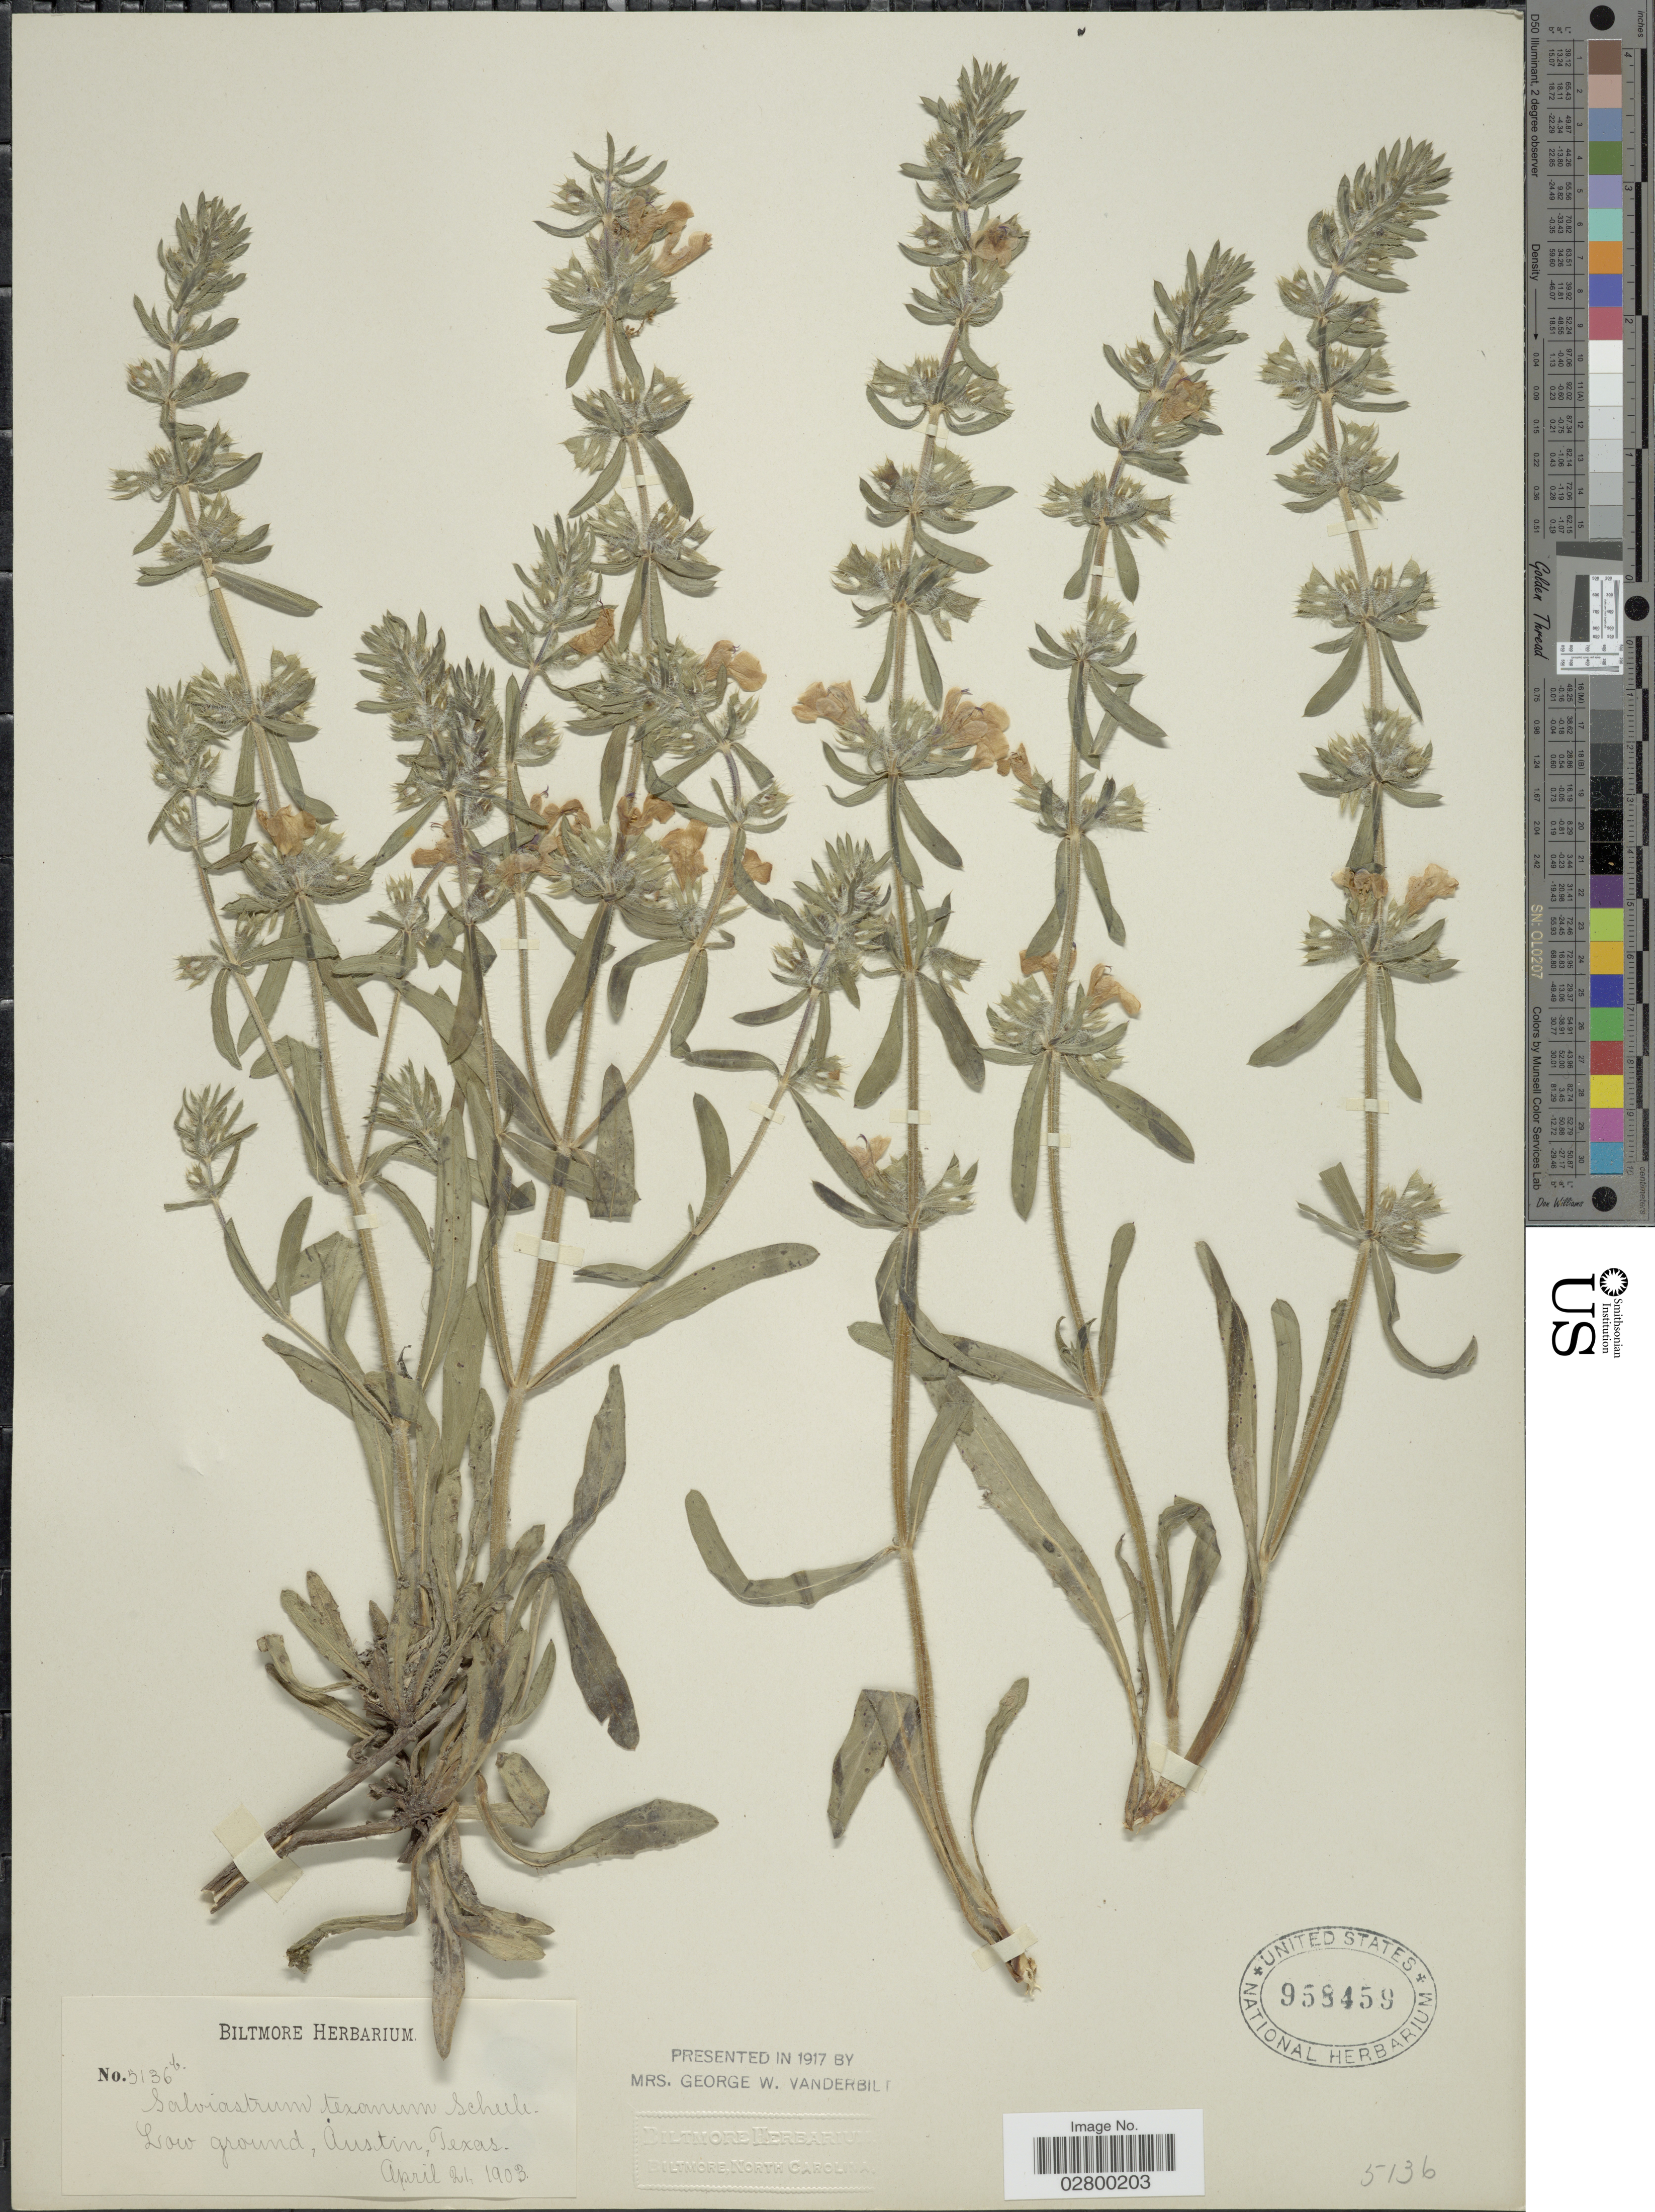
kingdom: Plantae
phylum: Tracheophyta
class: Magnoliopsida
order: Lamiales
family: Lamiaceae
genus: Salvia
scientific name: Salvia texana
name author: (Scheele) Torr.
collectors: ex herb. Biltmore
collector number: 5136b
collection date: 1903-04-21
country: United States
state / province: Texas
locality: Low ground, Austin.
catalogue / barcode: US 958459